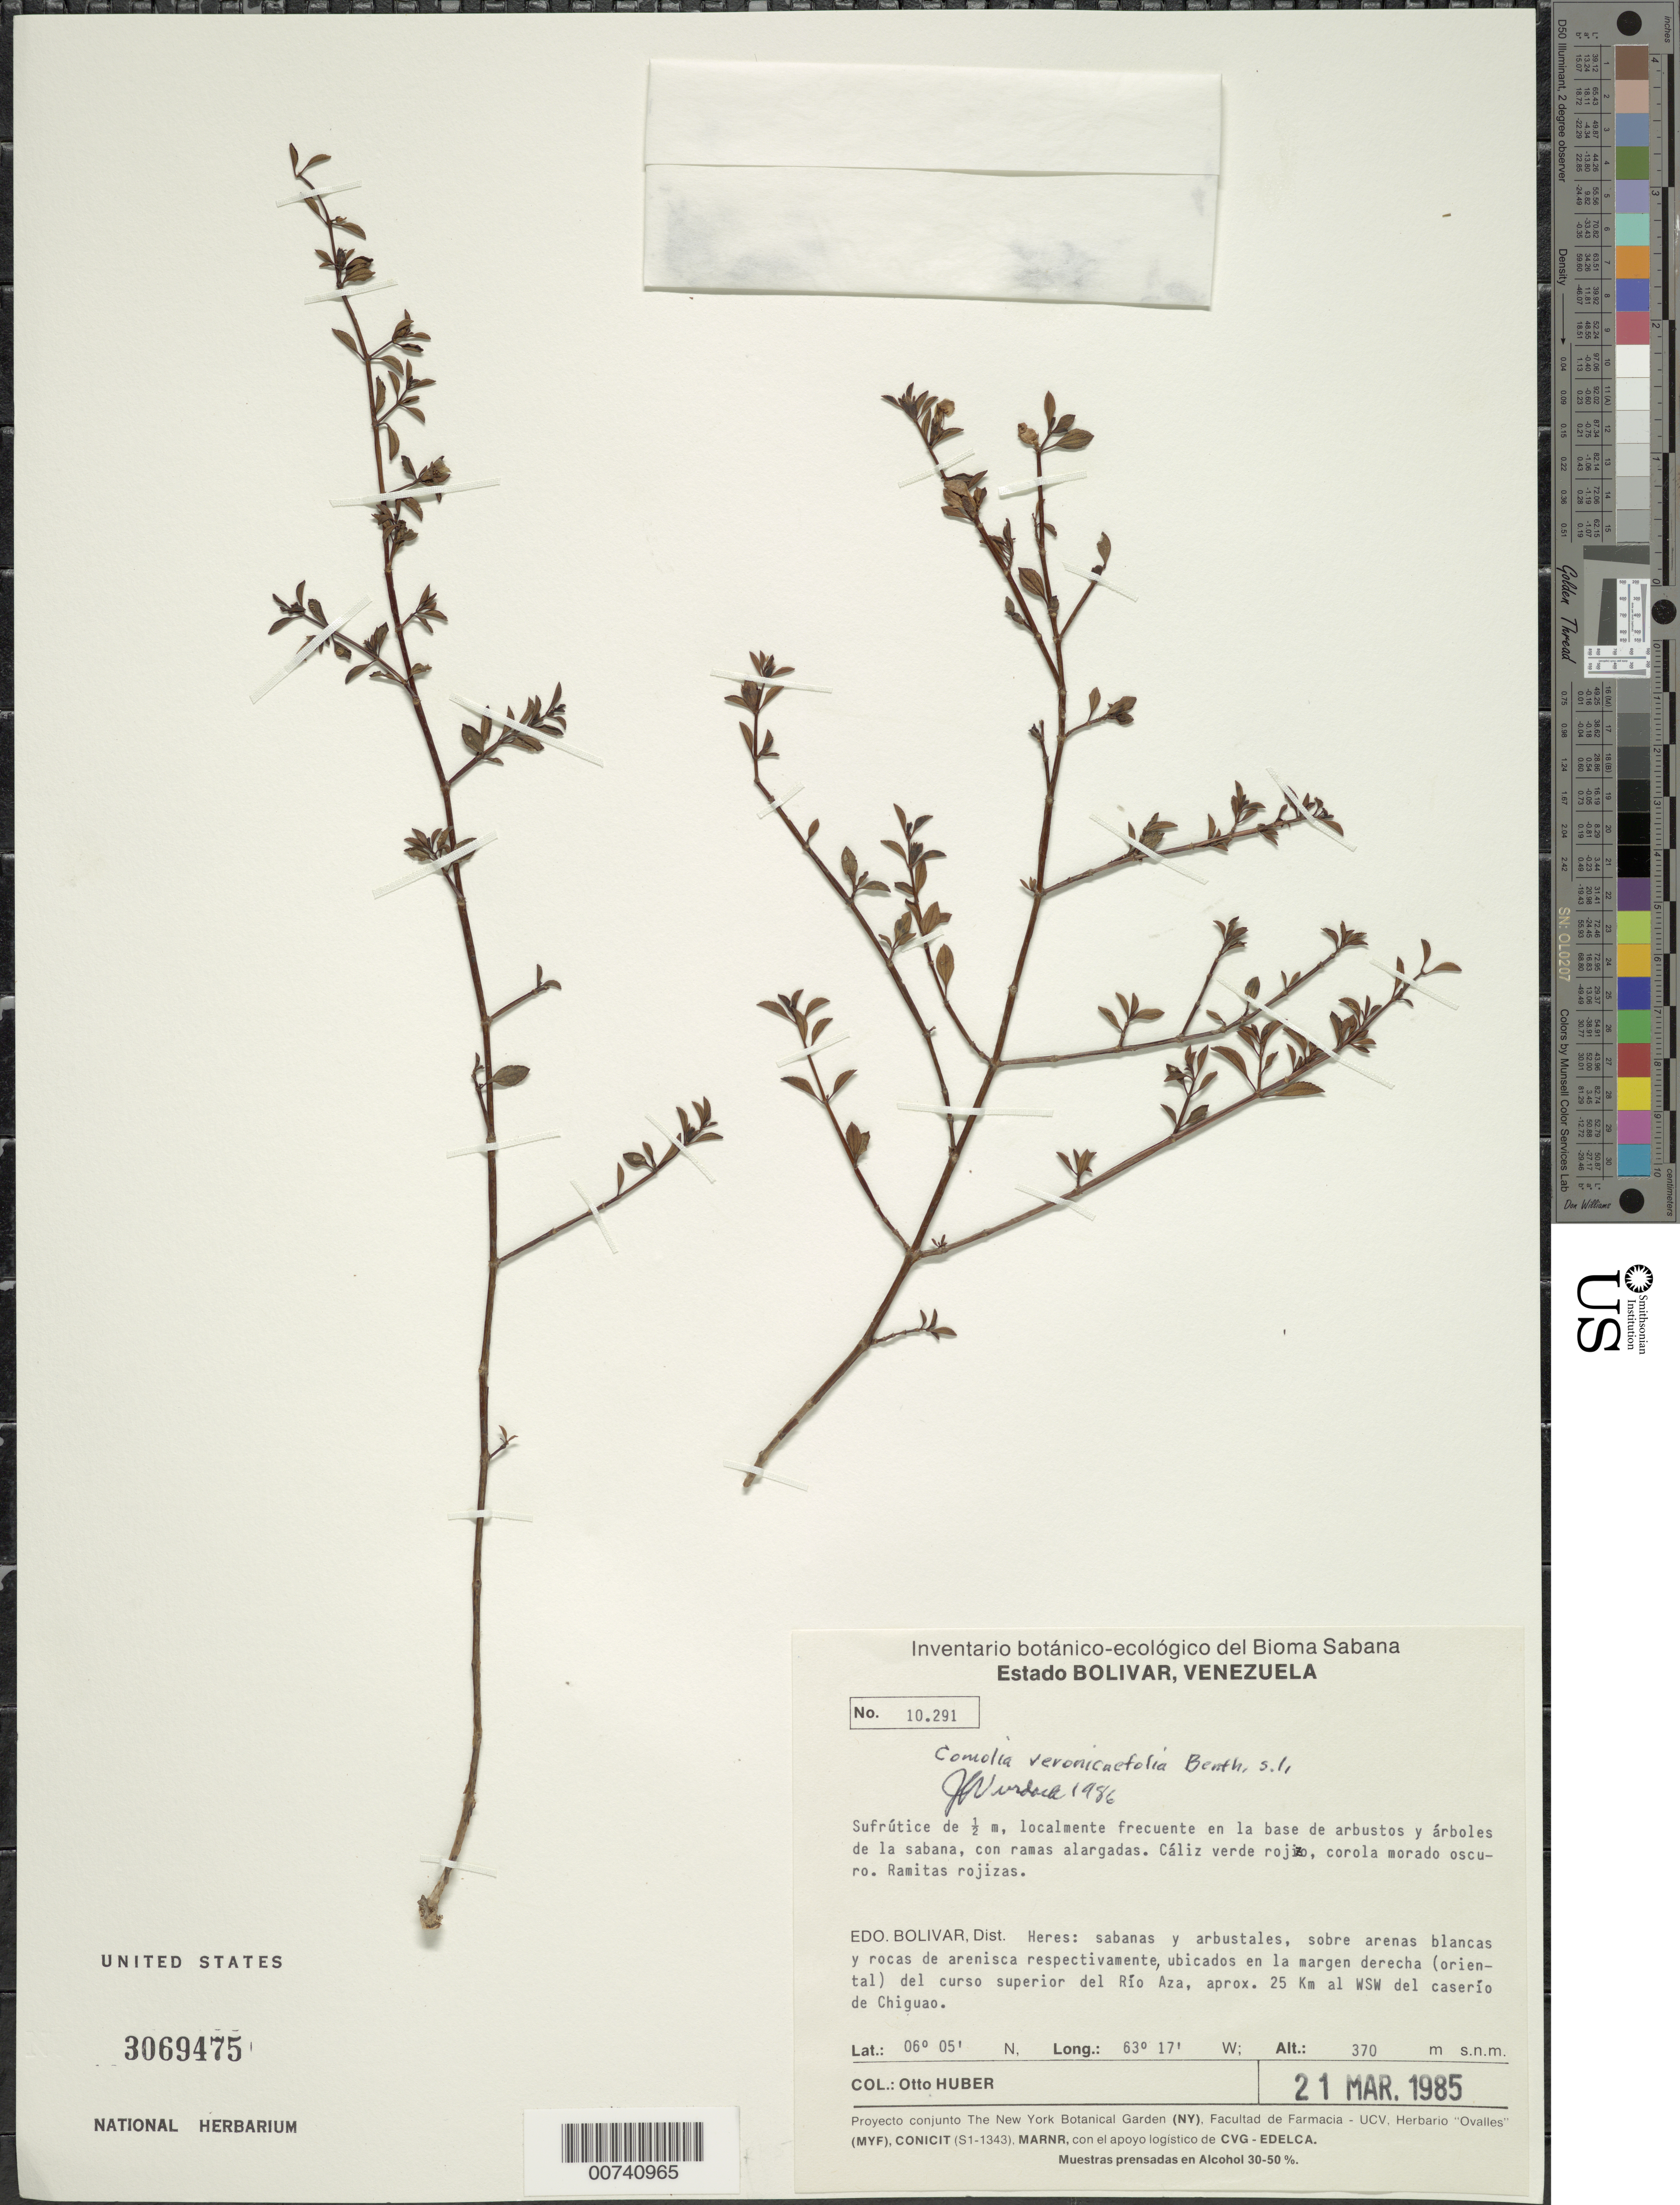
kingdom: Plantae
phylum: Tracheophyta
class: Magnoliopsida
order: Myrtales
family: Melastomataceae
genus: Comolia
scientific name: Comolia lythrarioides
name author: (Steud.) Naudin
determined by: Nunes da Silva, Diego, (RB), Jardim Botanico do Rio de Janeiro - Herbario (BRAZIL)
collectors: O. Huber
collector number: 10291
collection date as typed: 21-Mar-85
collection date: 1985-03-21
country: Venezuela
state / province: Bolívar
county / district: Heres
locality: Río Aza, 25 km WSW del caserío de Chiguao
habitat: En la base de arbustos y arboles en la sabana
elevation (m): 370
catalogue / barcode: US 3069475